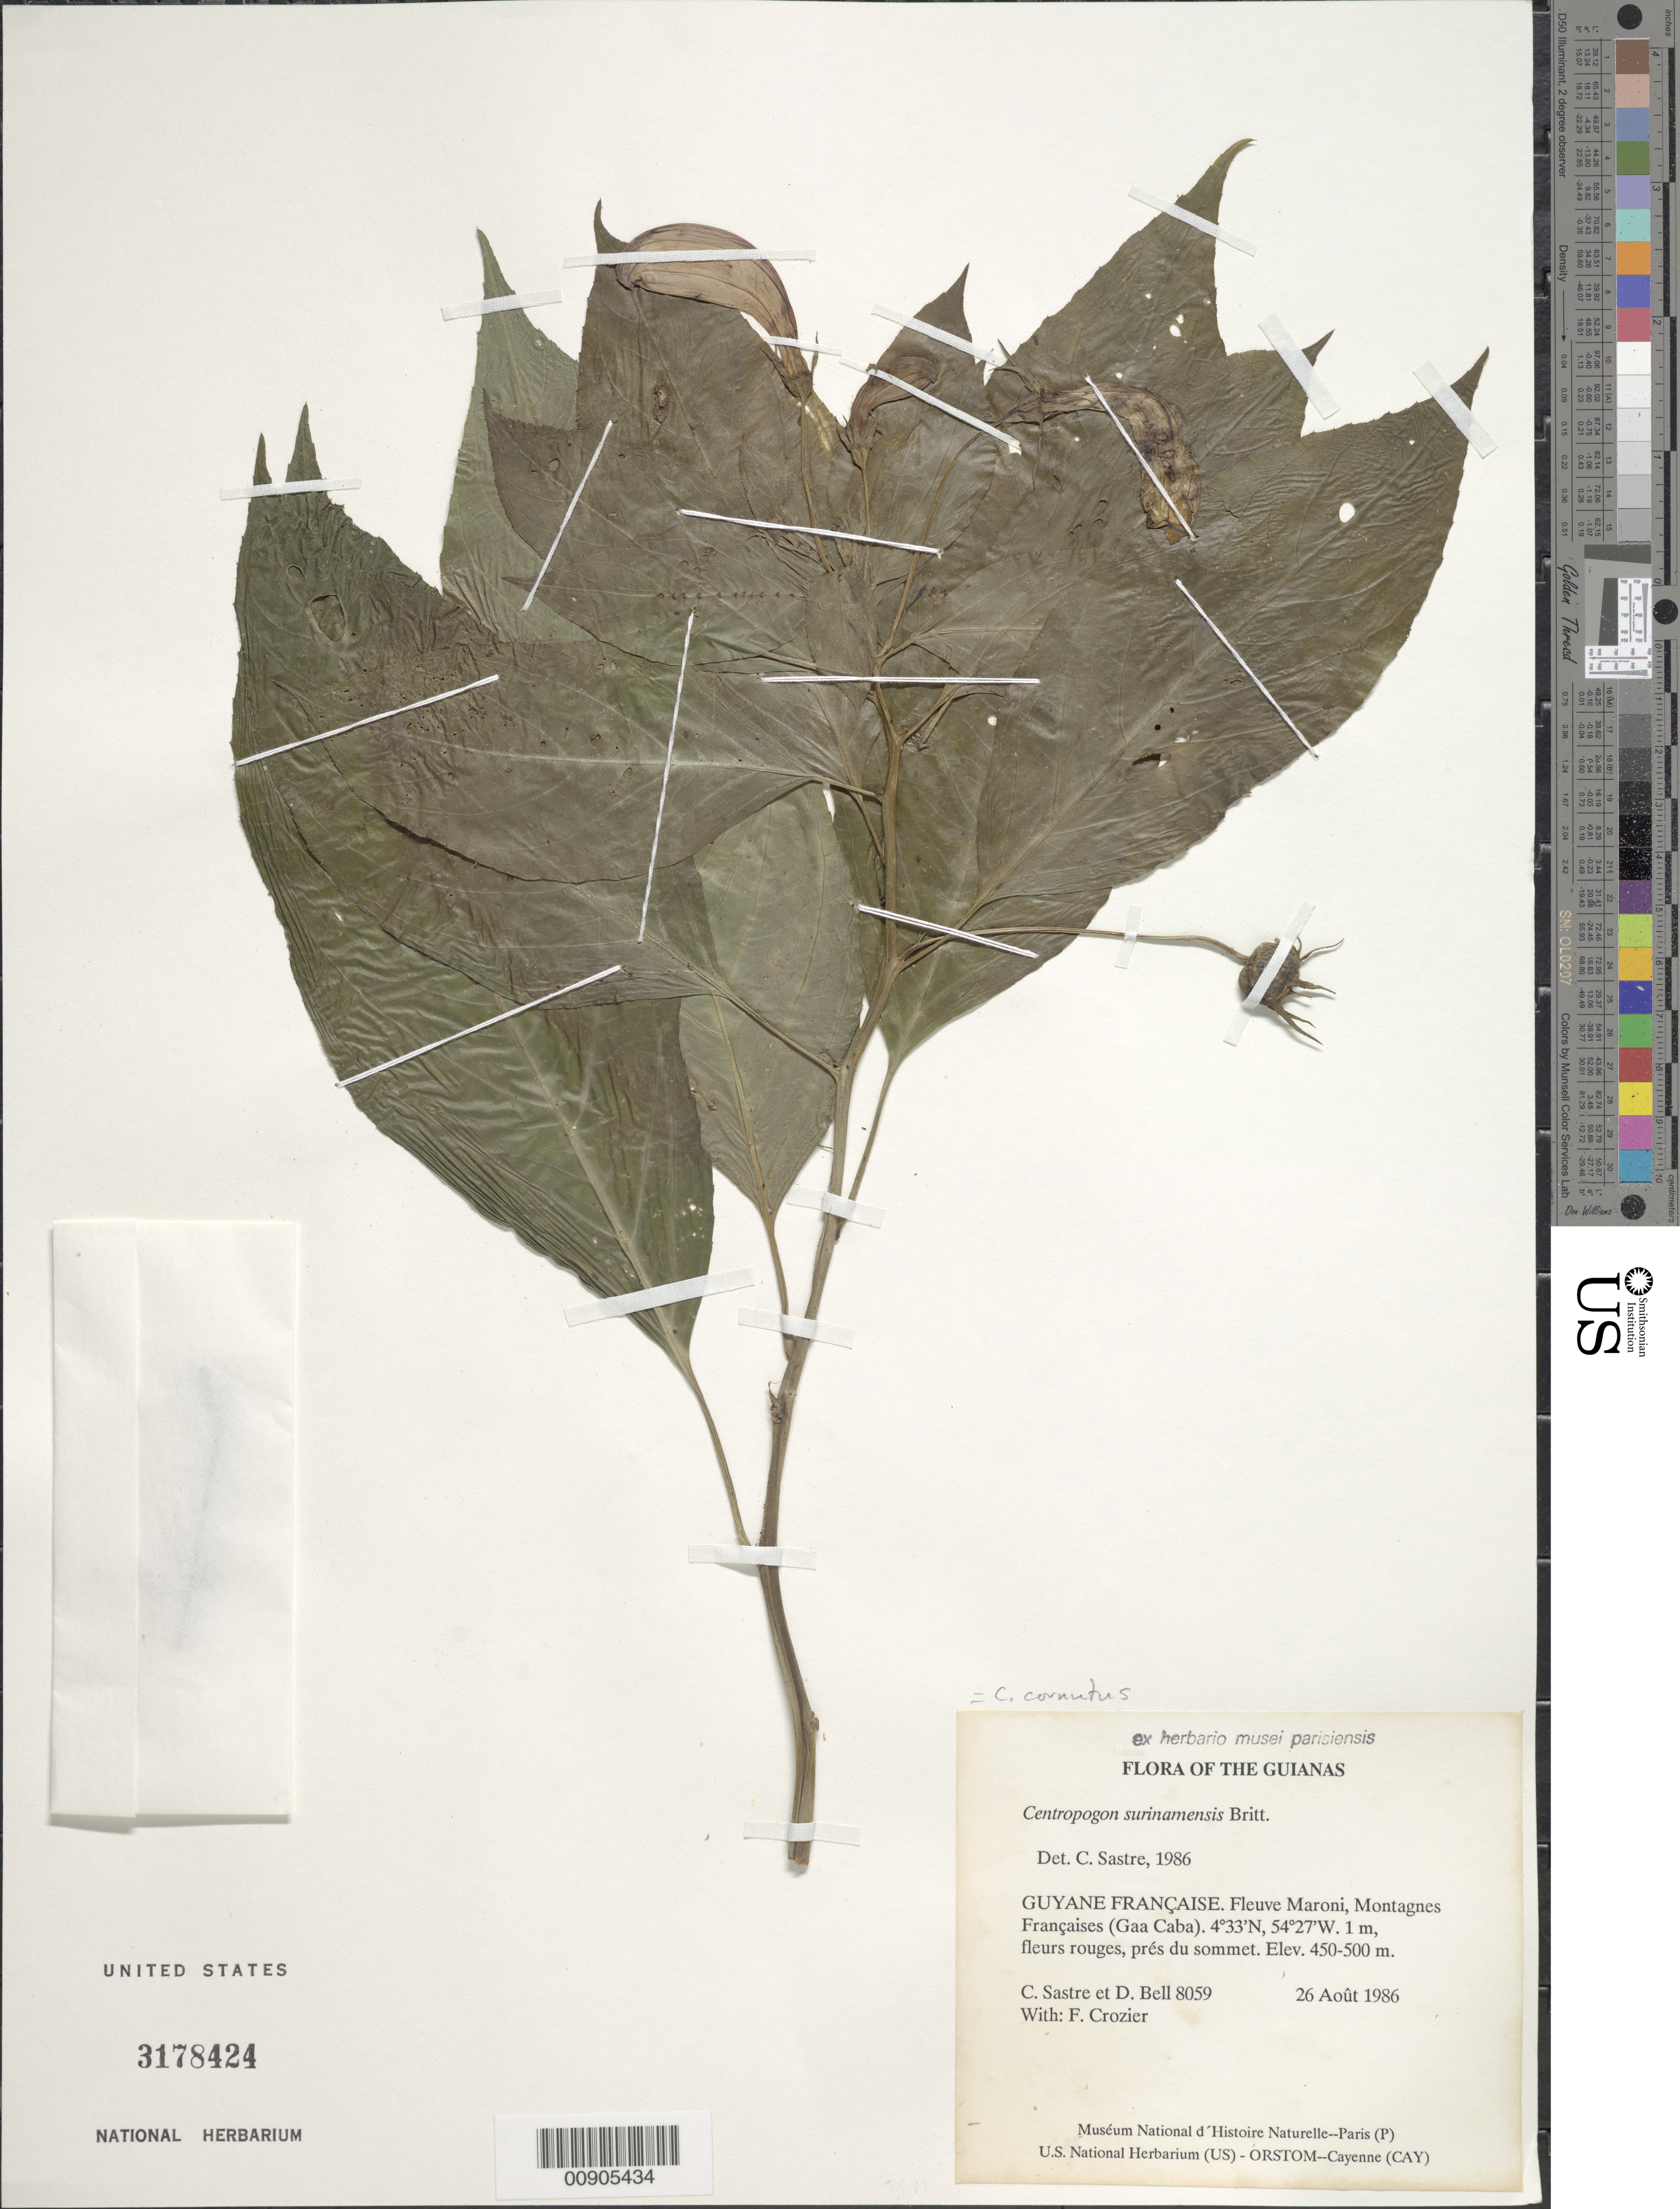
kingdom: Plantae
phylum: Tracheophyta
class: Magnoliopsida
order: Asterales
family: Campanulaceae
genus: Centropogon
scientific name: Centropogon surinamensis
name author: (L.) C. Presl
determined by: Sastre, C. H. L.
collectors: C. H. L. Sastre, D. A. Bell & F. Crozier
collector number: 8059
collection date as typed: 26 August 1986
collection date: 1986-08-26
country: French Guiana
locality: Fleuve Maroni, Montagnes Françaises (Gaa Caba)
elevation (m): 450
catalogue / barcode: US 3178424